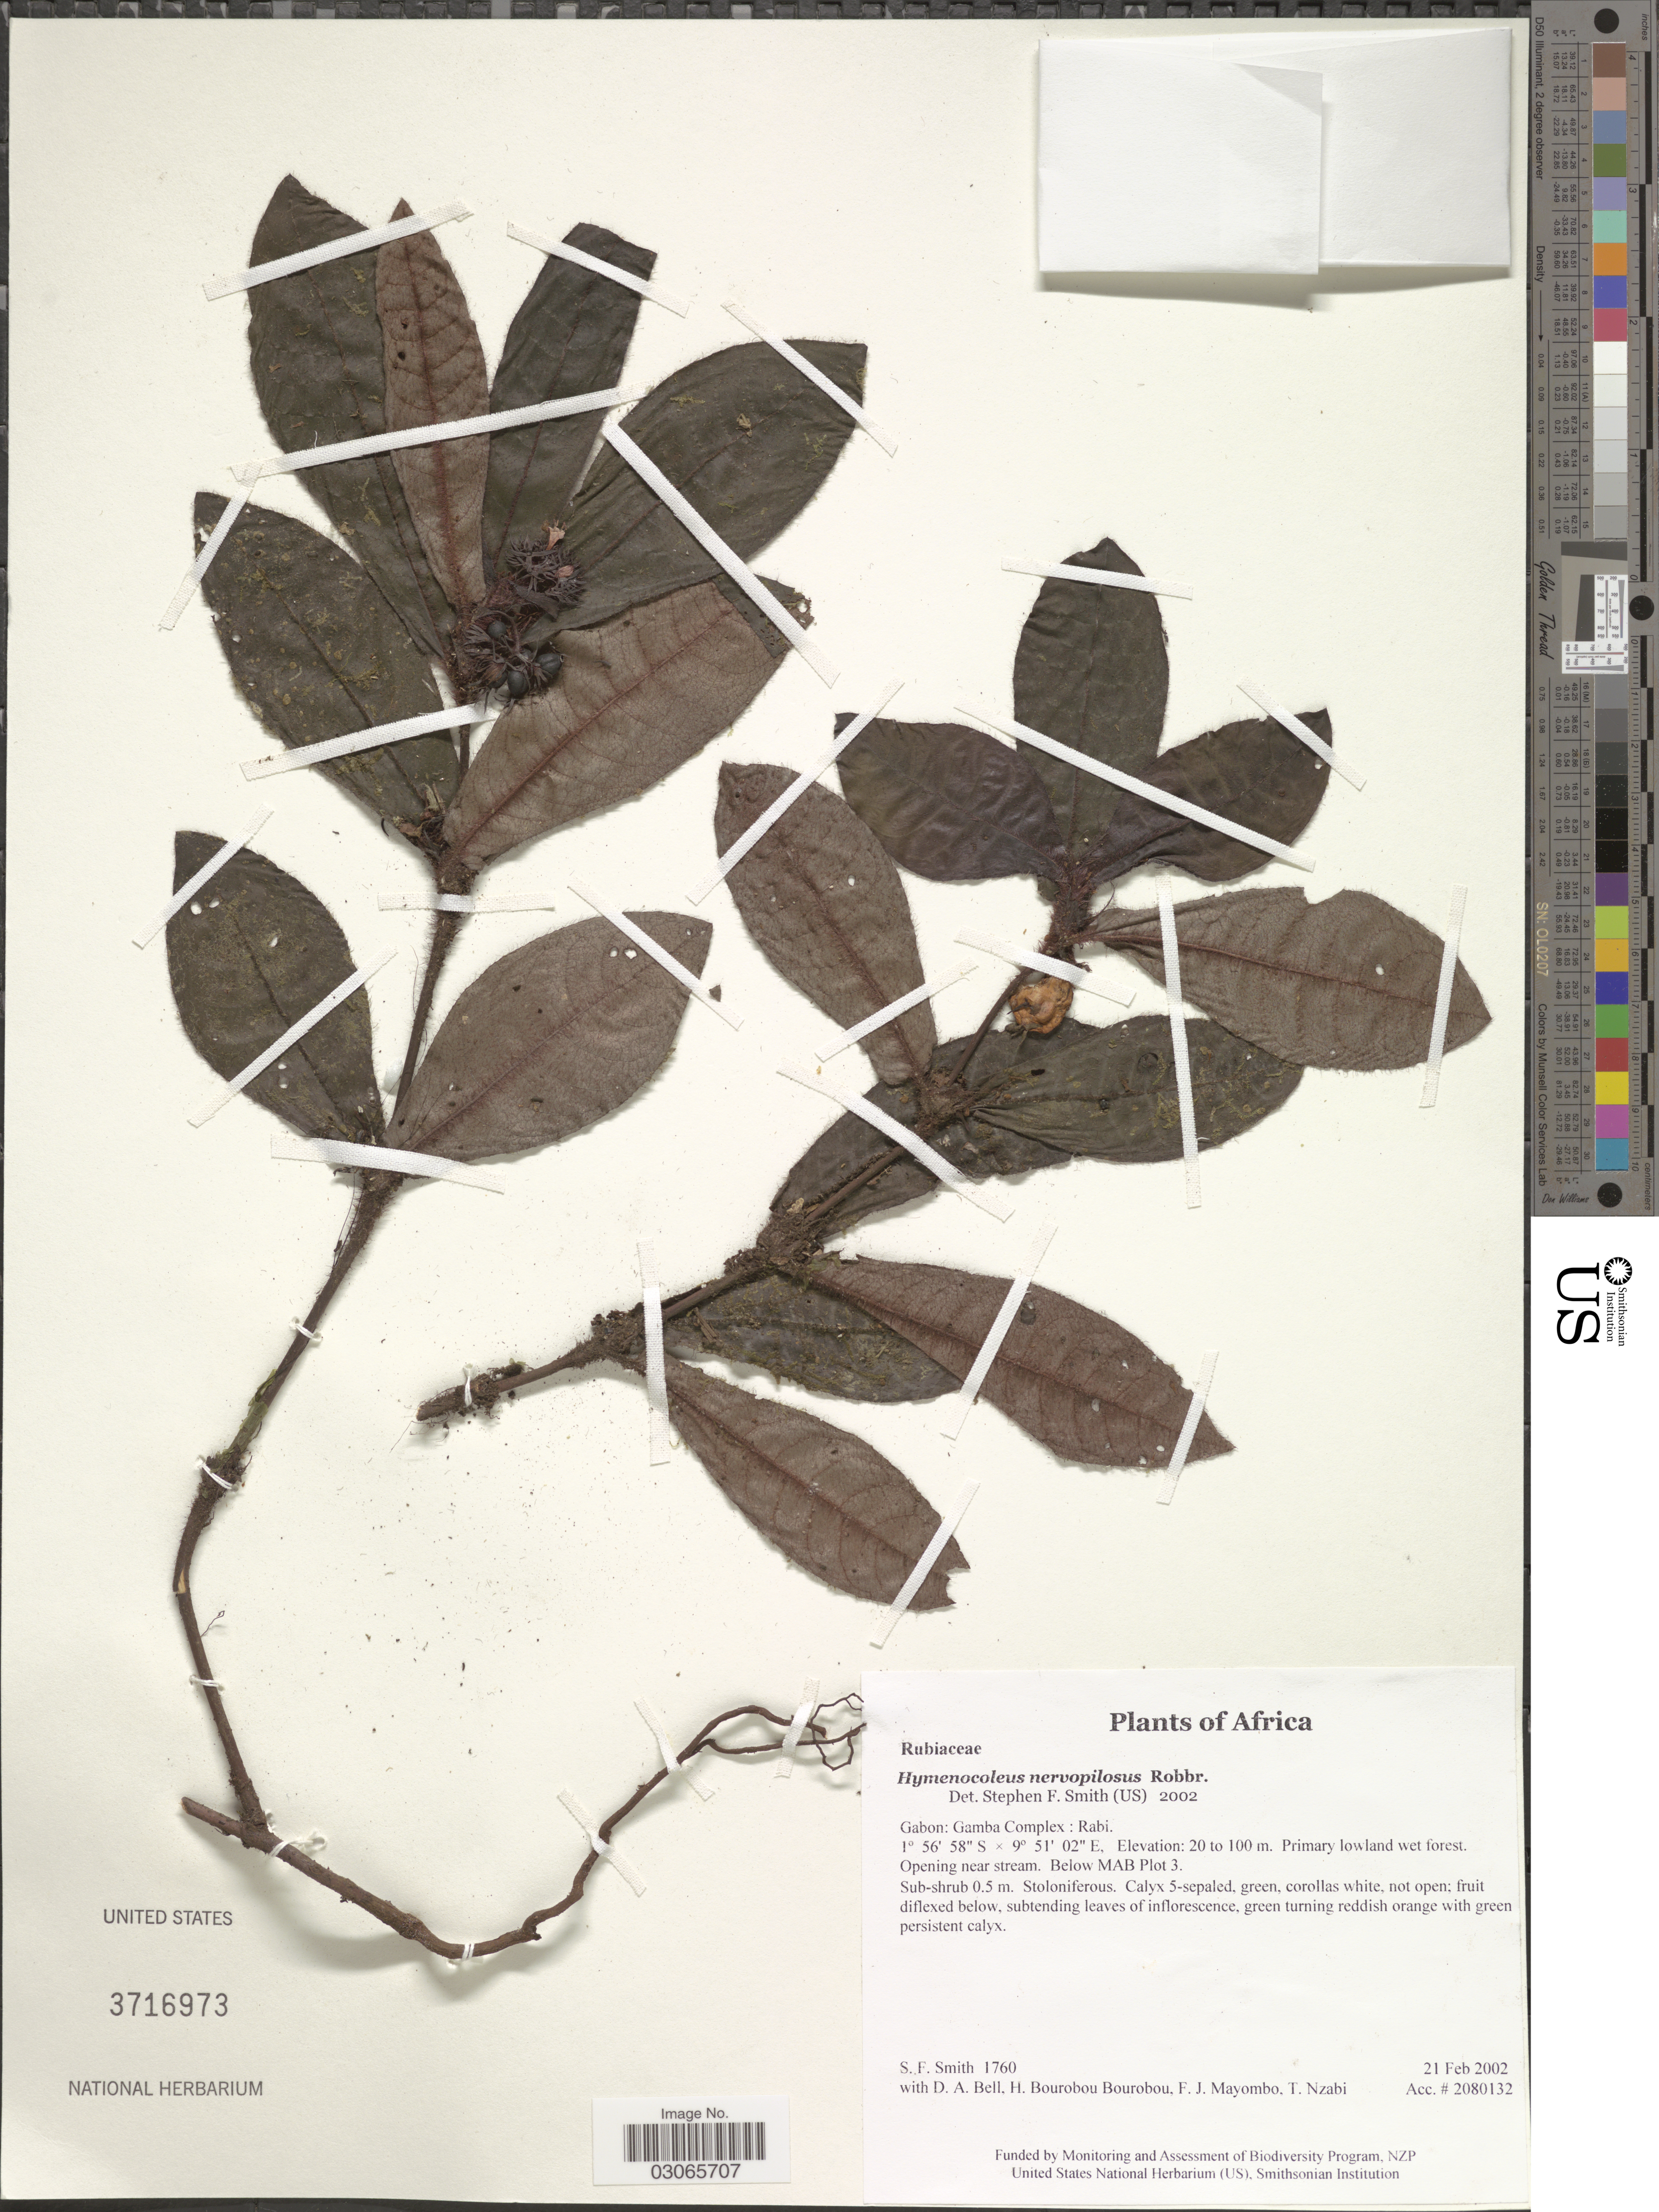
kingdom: Plantae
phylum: Tracheophyta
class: Magnoliopsida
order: Gentianales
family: Rubiaceae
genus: Hymenocoleus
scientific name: Hymenocoleus nervopilosus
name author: Robbr.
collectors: S.F. Smith, D. A. Bell, H. Bourobou Bourobou & F. J. Mayombo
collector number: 1760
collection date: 2002-02-21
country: Gabon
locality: Gamba Complex: Rabi. Below MAB Plot 3.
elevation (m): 20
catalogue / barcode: US 3716973